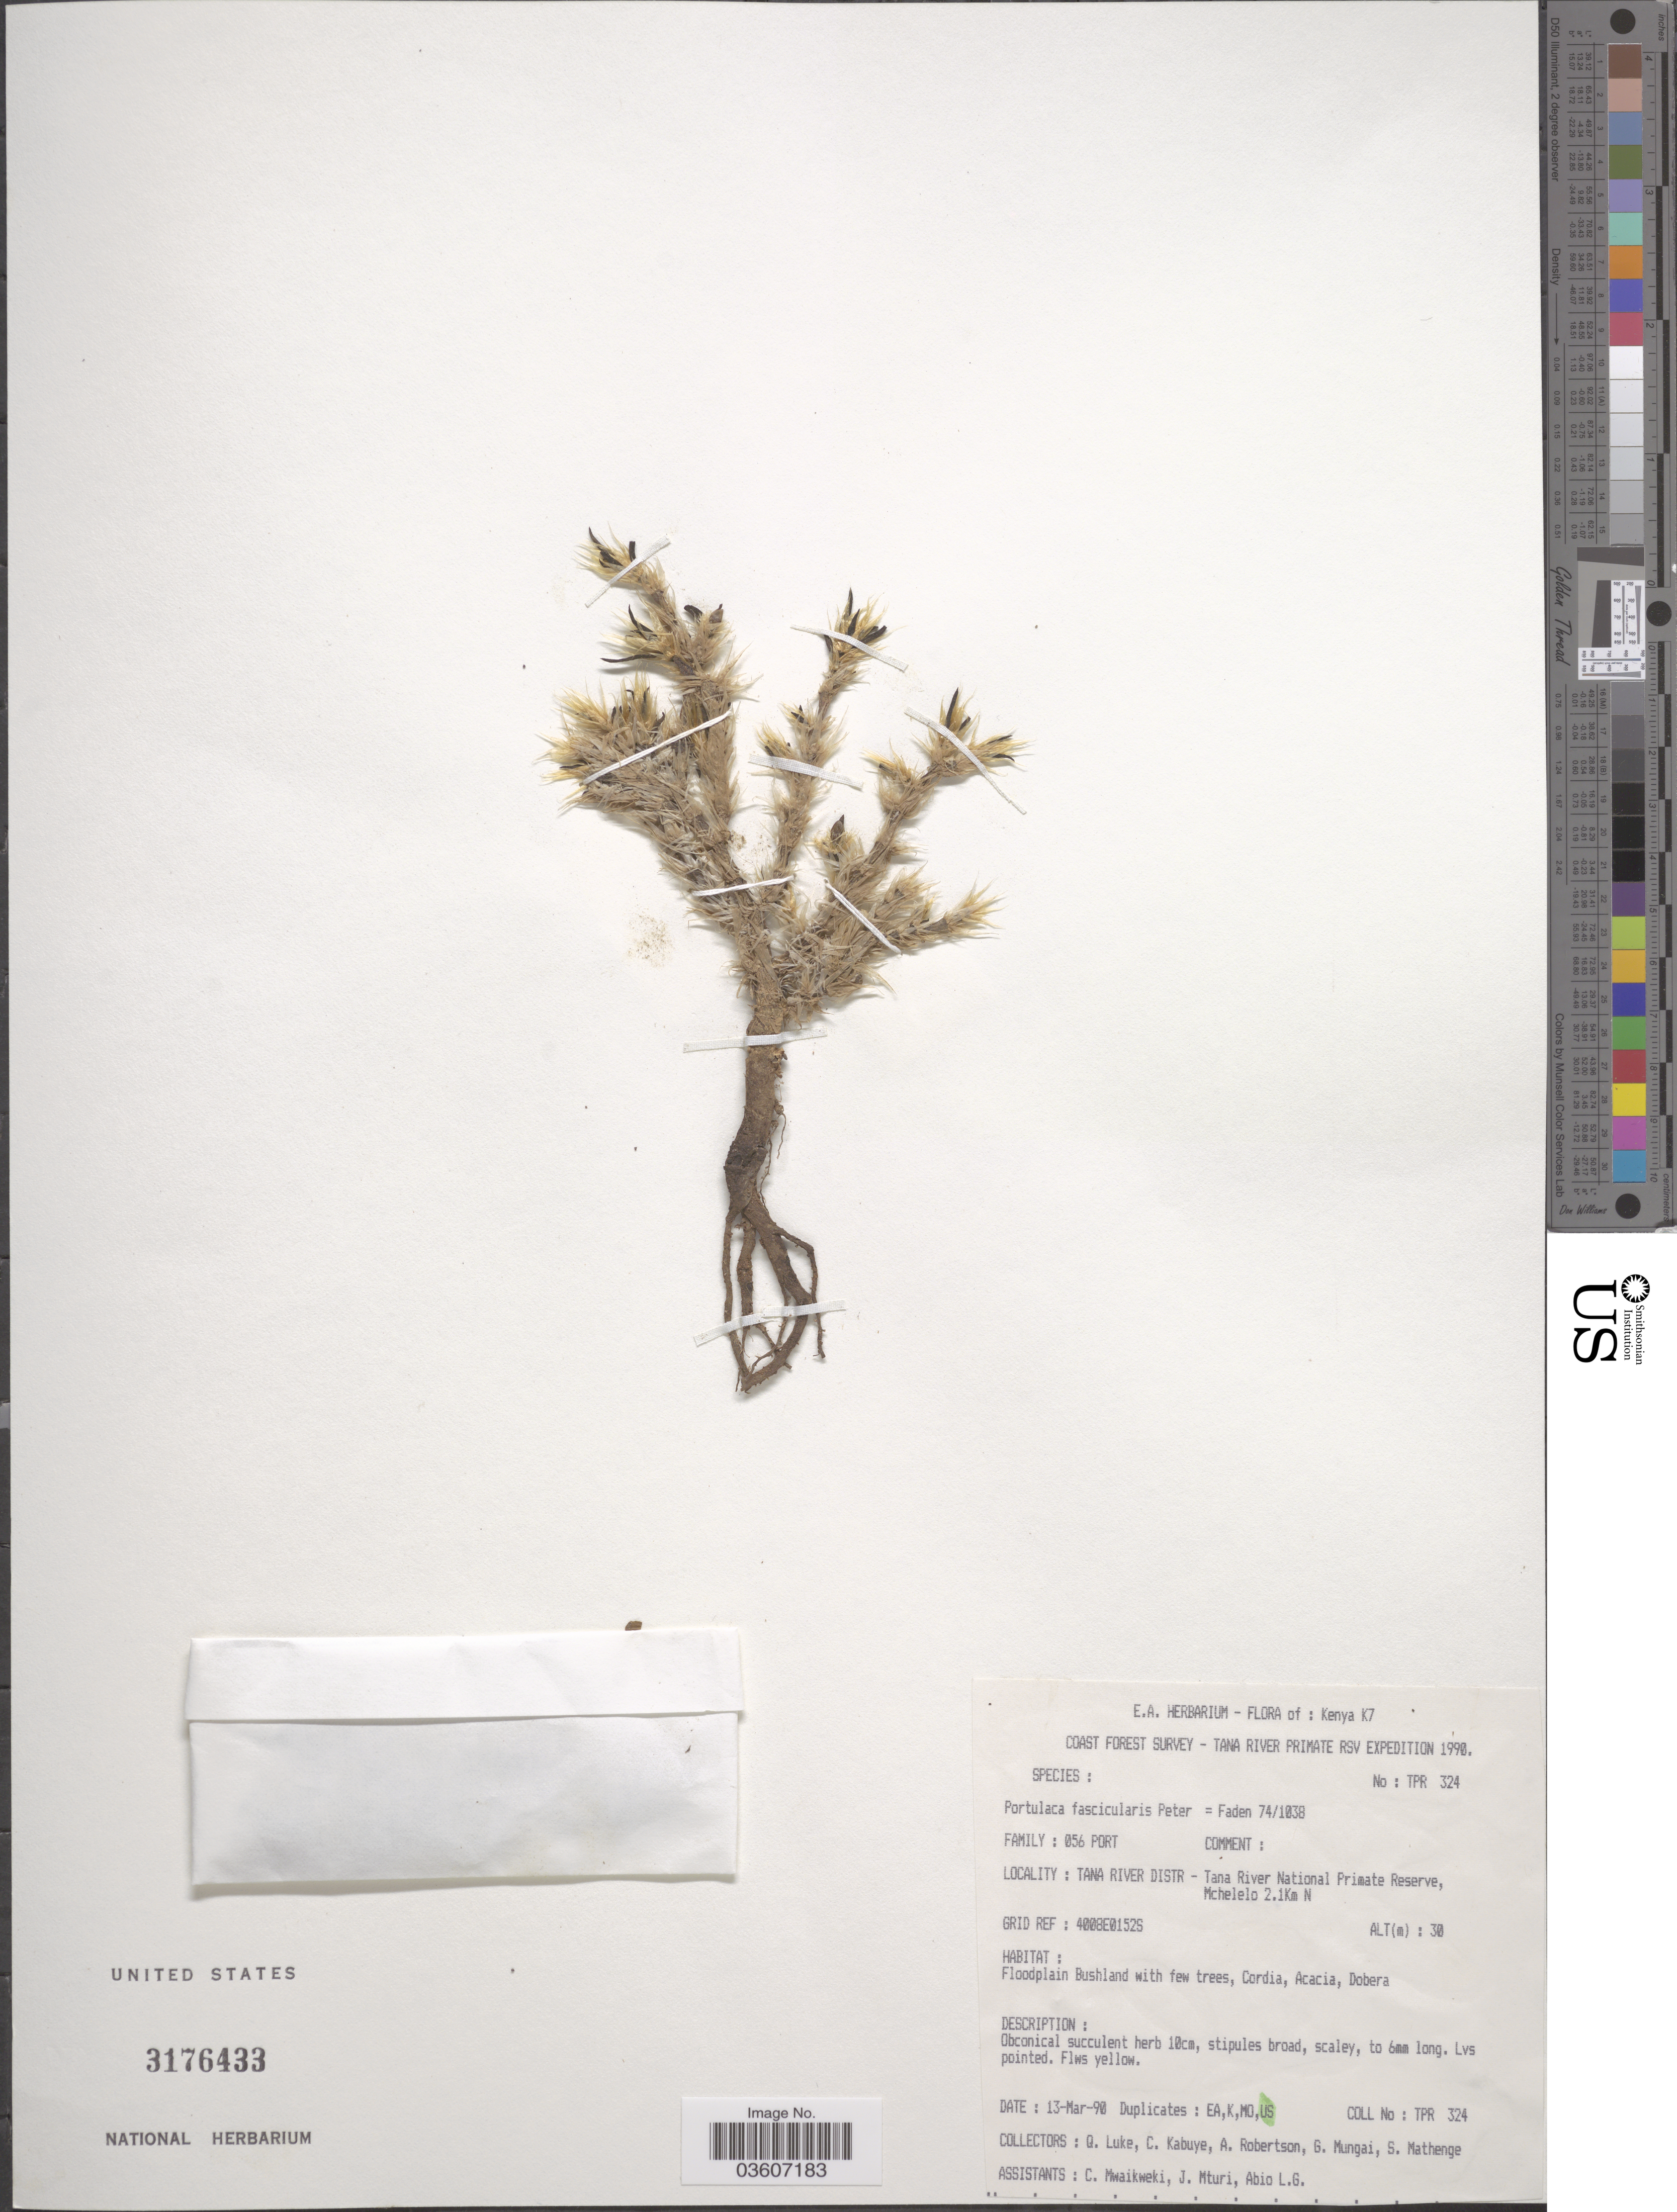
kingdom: Plantae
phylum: Tracheophyta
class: Magnoliopsida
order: Caryophyllales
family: Portulacaceae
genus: Portulaca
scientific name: Portulaca fascicularis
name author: Peter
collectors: Q. Luke, C. Kabuye, A. Robertson, G. Mungai & et al.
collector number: TPR 324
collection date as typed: Transcribed d/m/y: 13/3/90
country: Kenya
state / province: Tana River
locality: K7. Tana River Distr - Tana River National Primate Reserve, Mchelelo 2.1Km N.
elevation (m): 30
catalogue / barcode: US 3176433